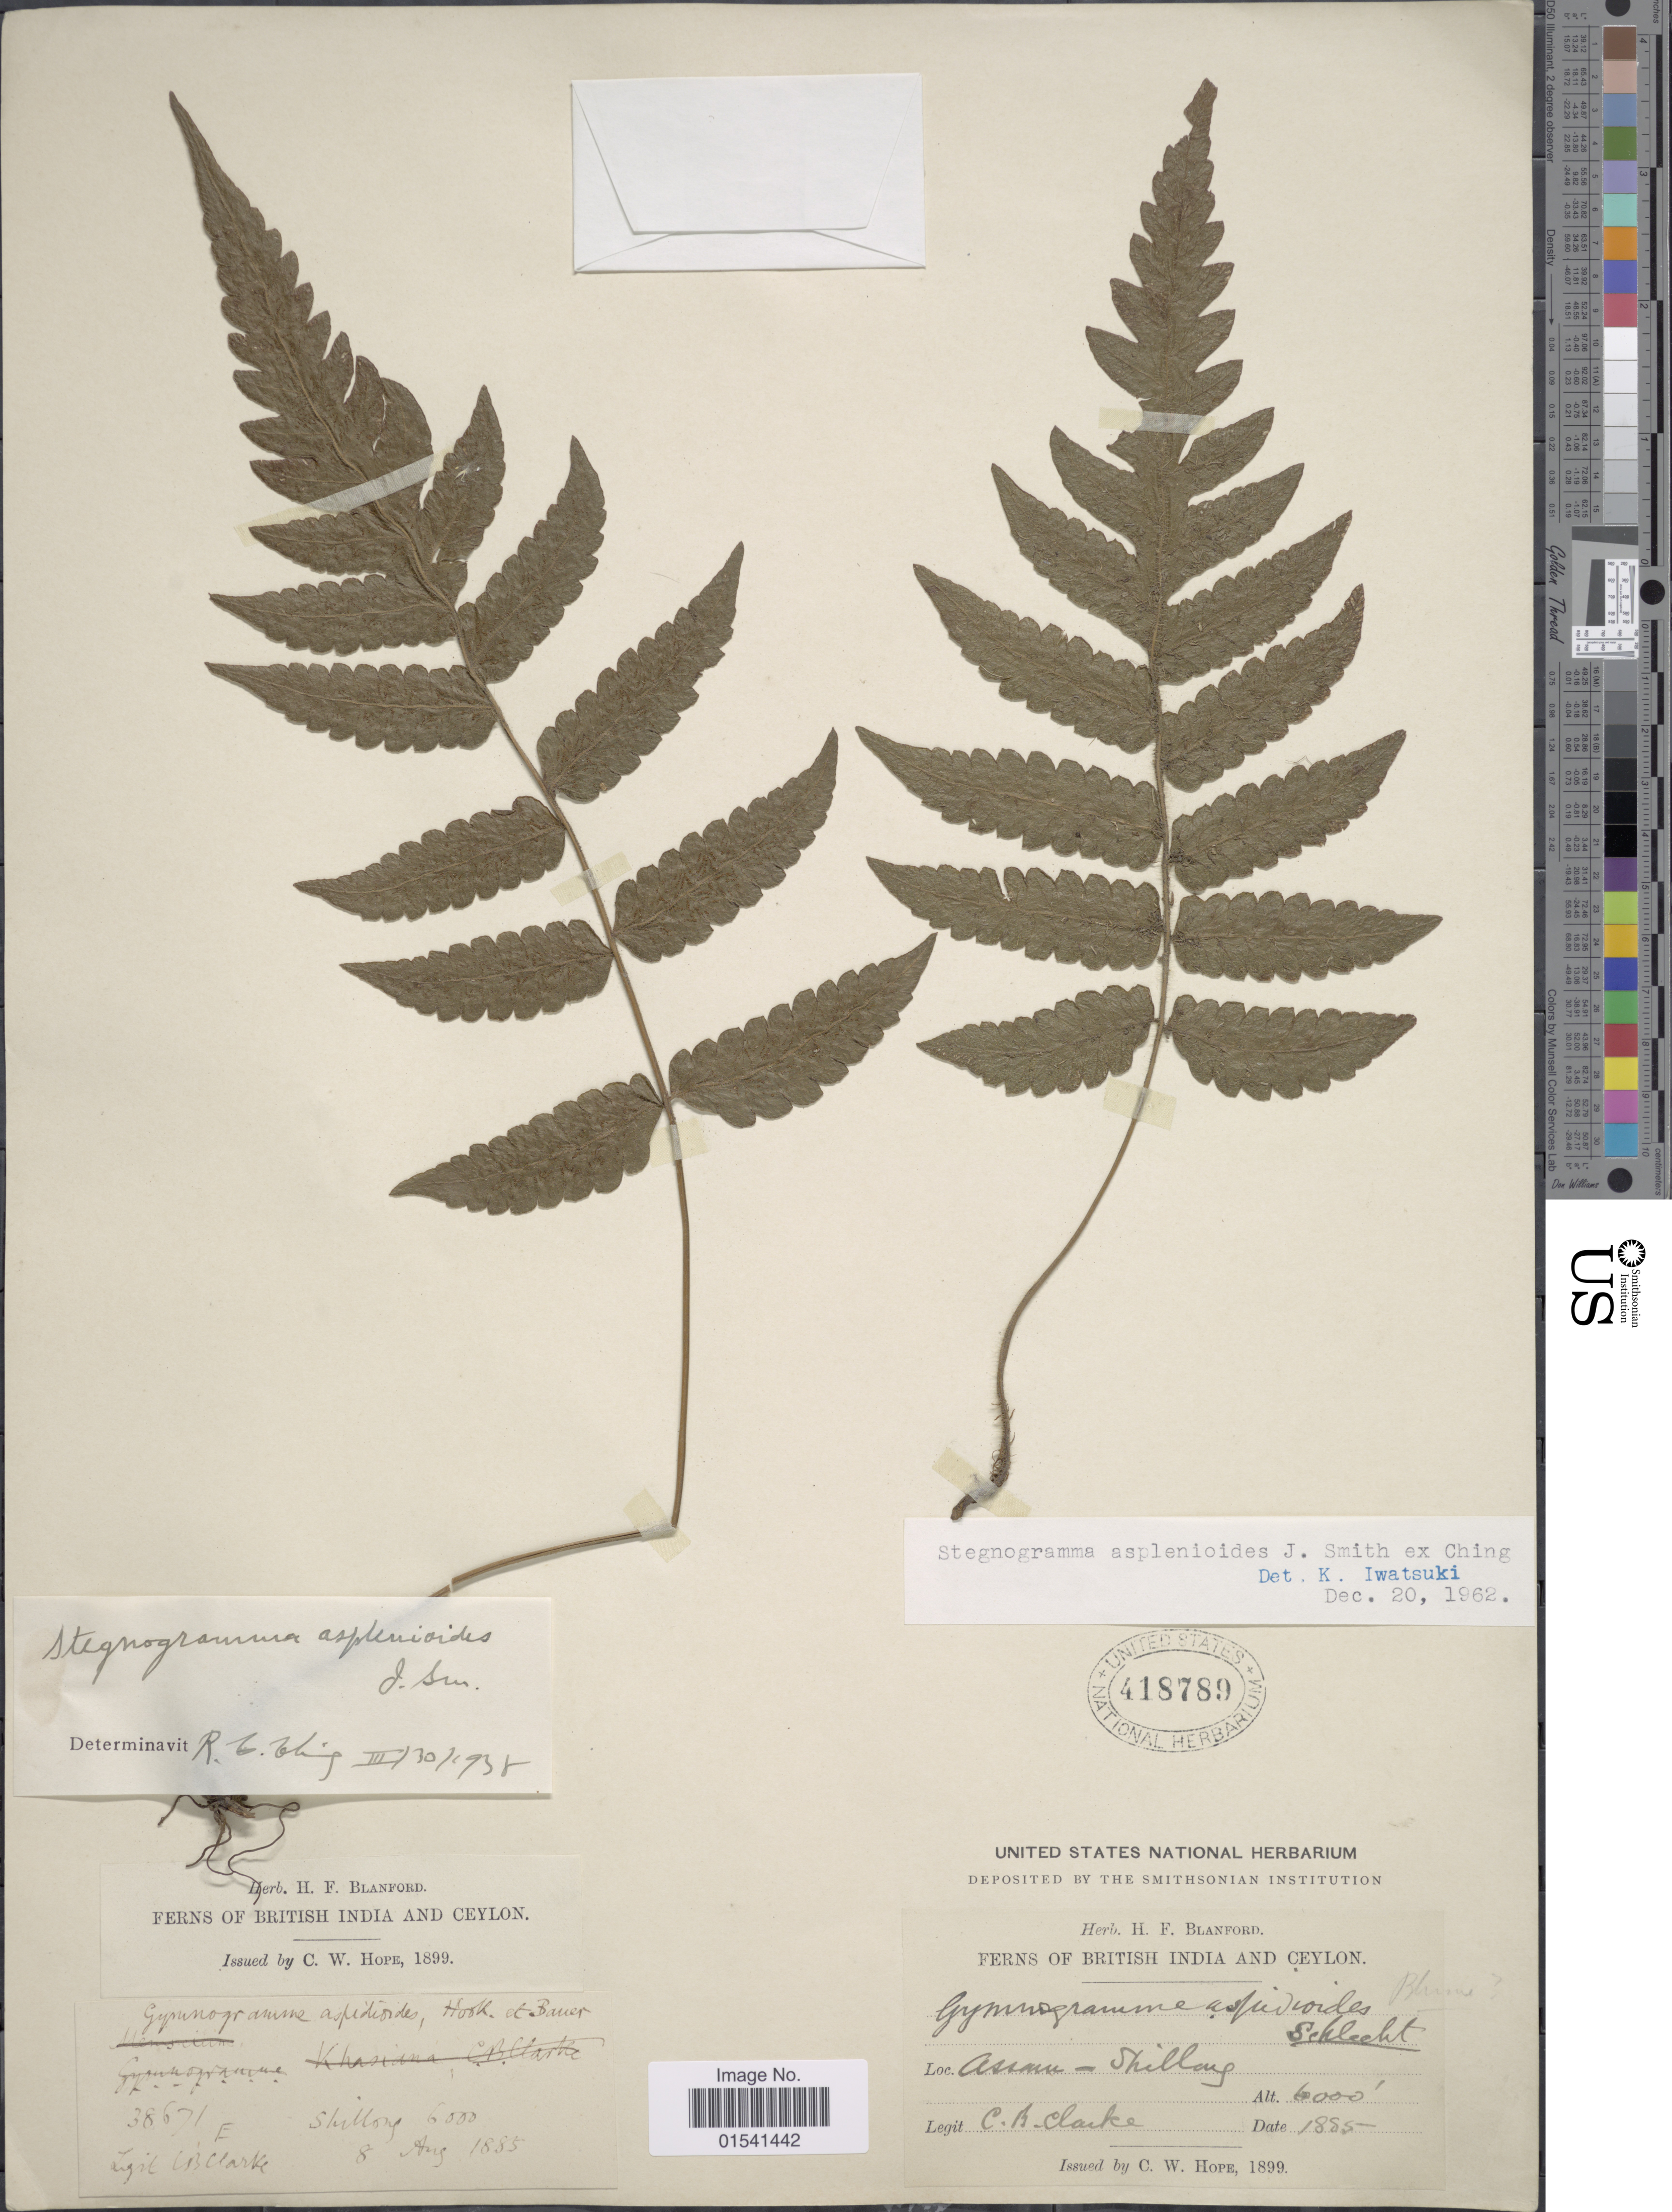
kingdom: Plantae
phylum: Tracheophyta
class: Polypodiopsida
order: Polypodiales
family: Thelypteridaceae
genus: Stegnogramma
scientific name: Stegnogramma aspleniodes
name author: (C. Chr.) J. Sm. ex Ching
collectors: C. B. Clarke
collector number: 38671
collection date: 1885-08-08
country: India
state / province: Meghalaya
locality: British India and Ceylon, Shillong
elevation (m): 1829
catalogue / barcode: US 418789